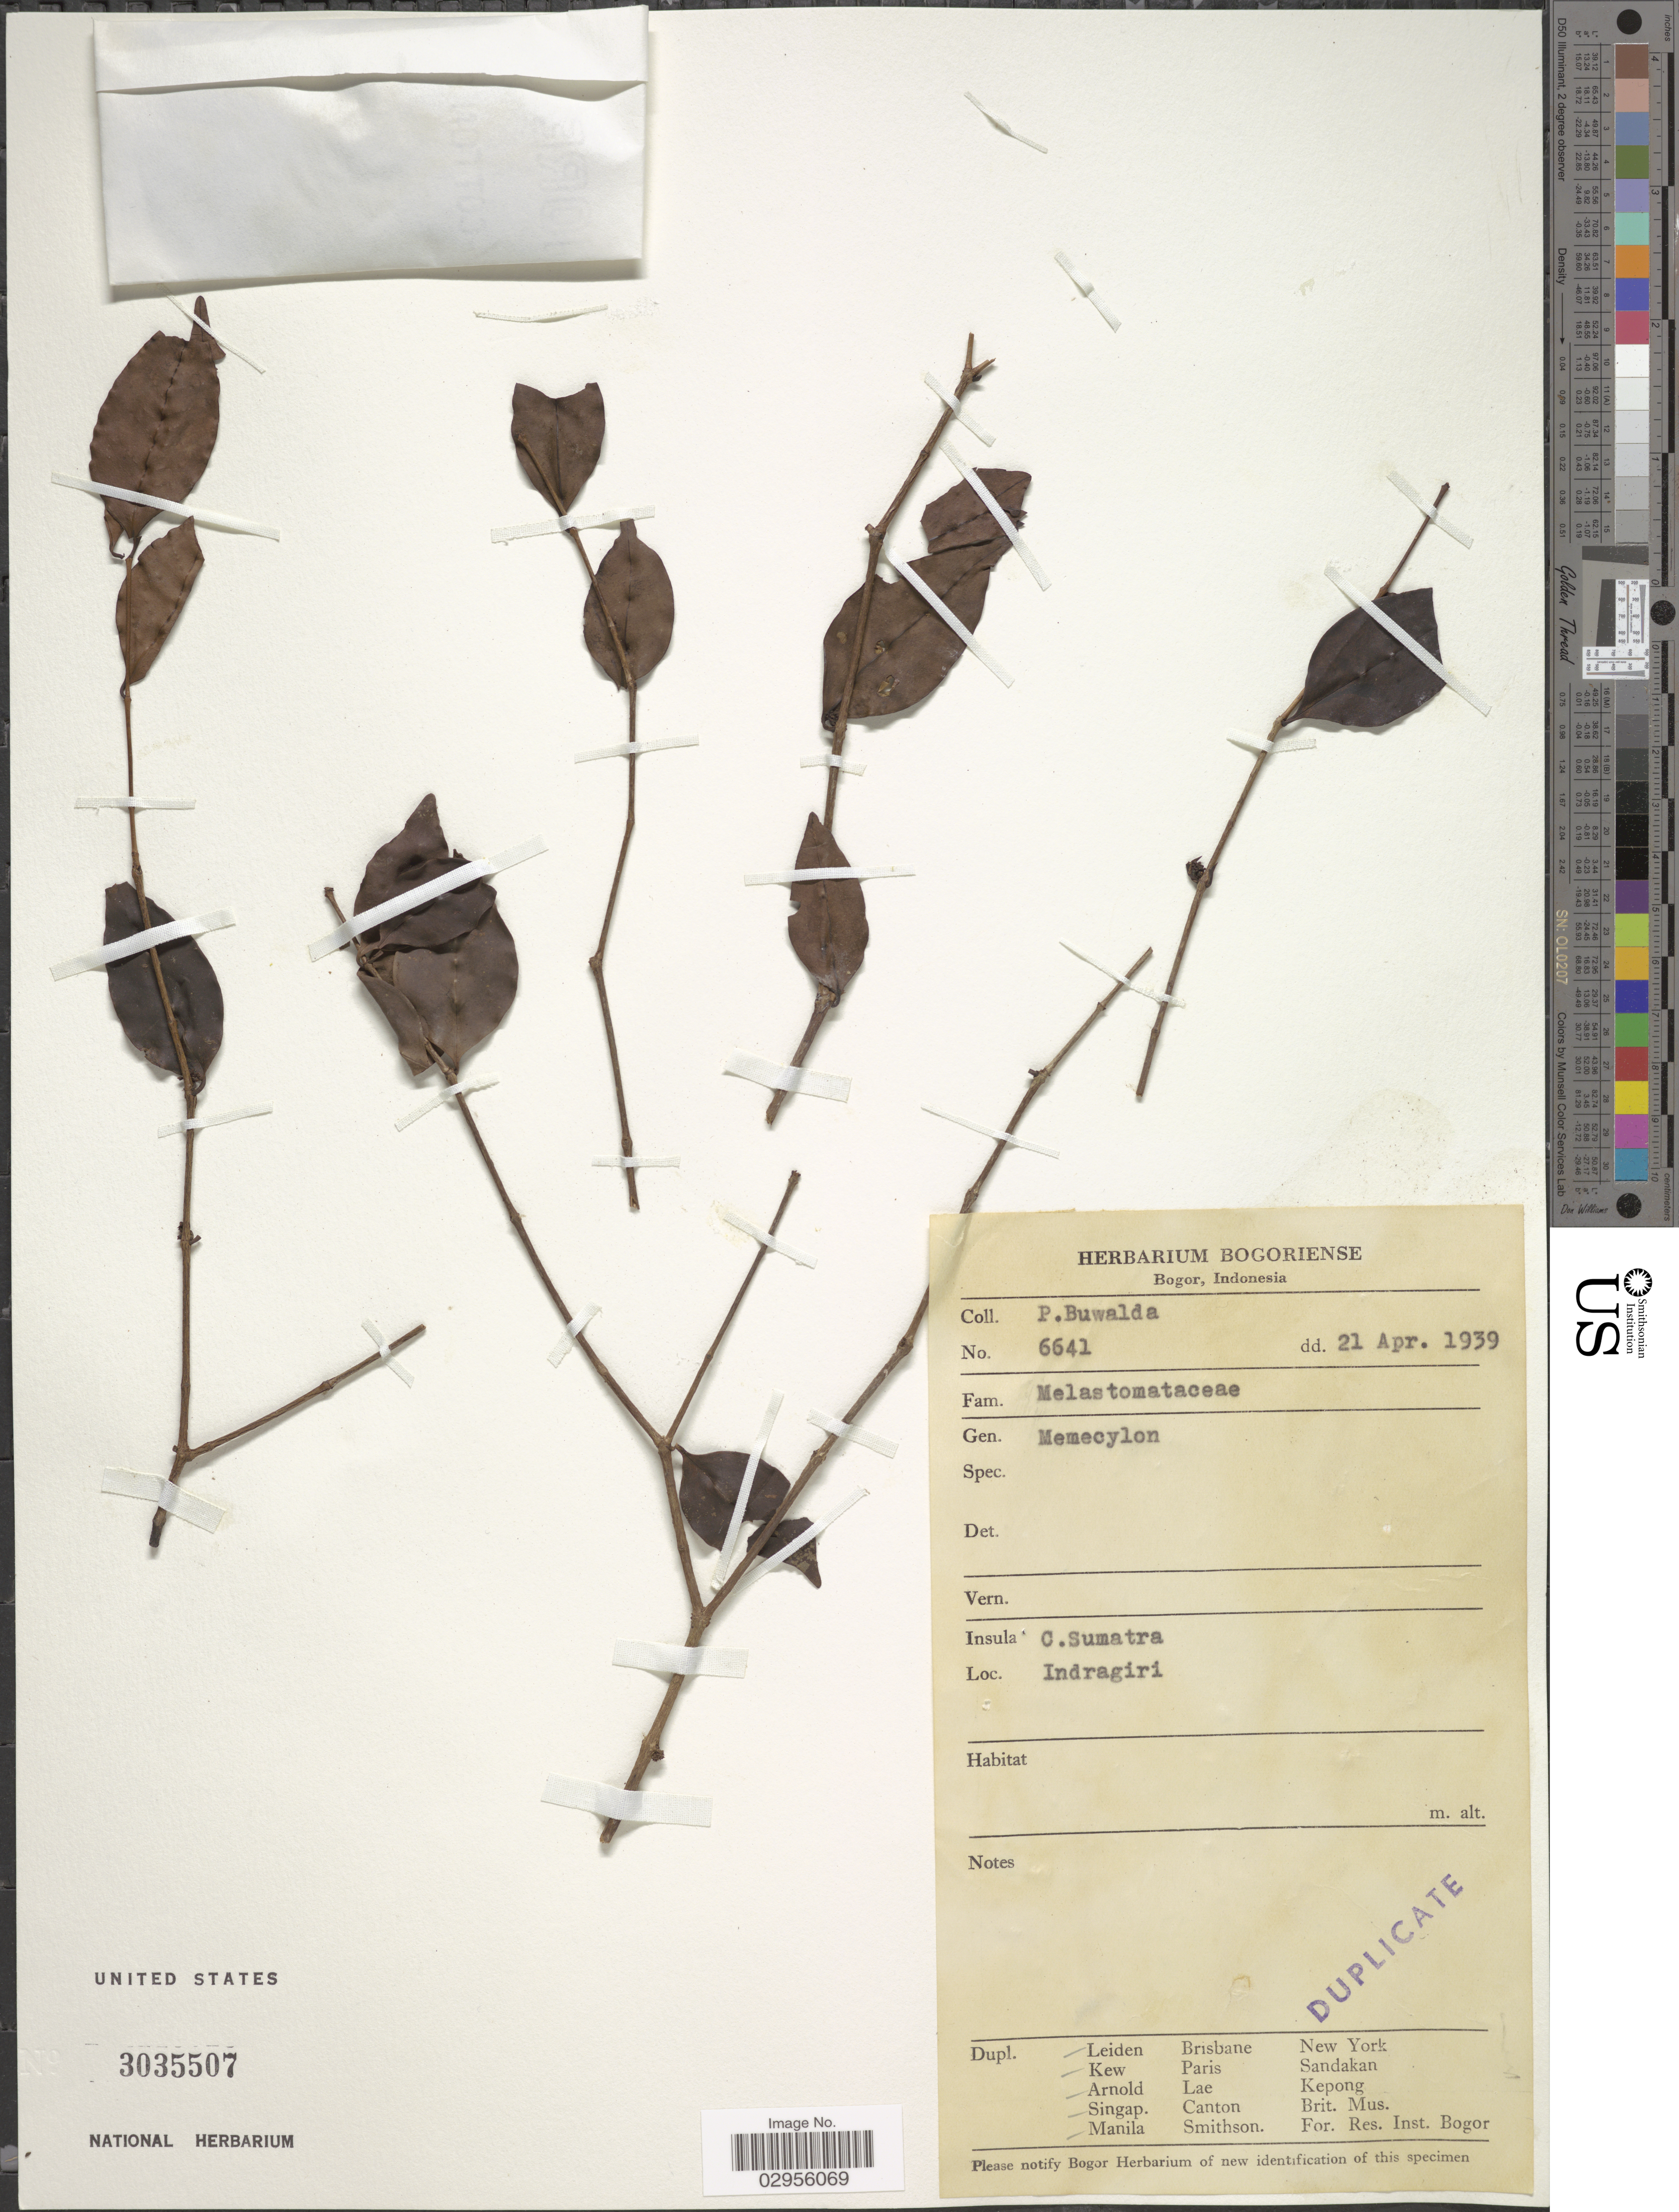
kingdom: Plantae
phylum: Tracheophyta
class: Magnoliopsida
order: Myrtales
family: Melastomataceae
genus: Memecylon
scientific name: Memecylon sp.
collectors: P. Buwalda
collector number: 6641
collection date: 1939-04-21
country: Indonesia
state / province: Sumatra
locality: Insula C. Sumatra. Indragiri.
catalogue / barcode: US 3035507